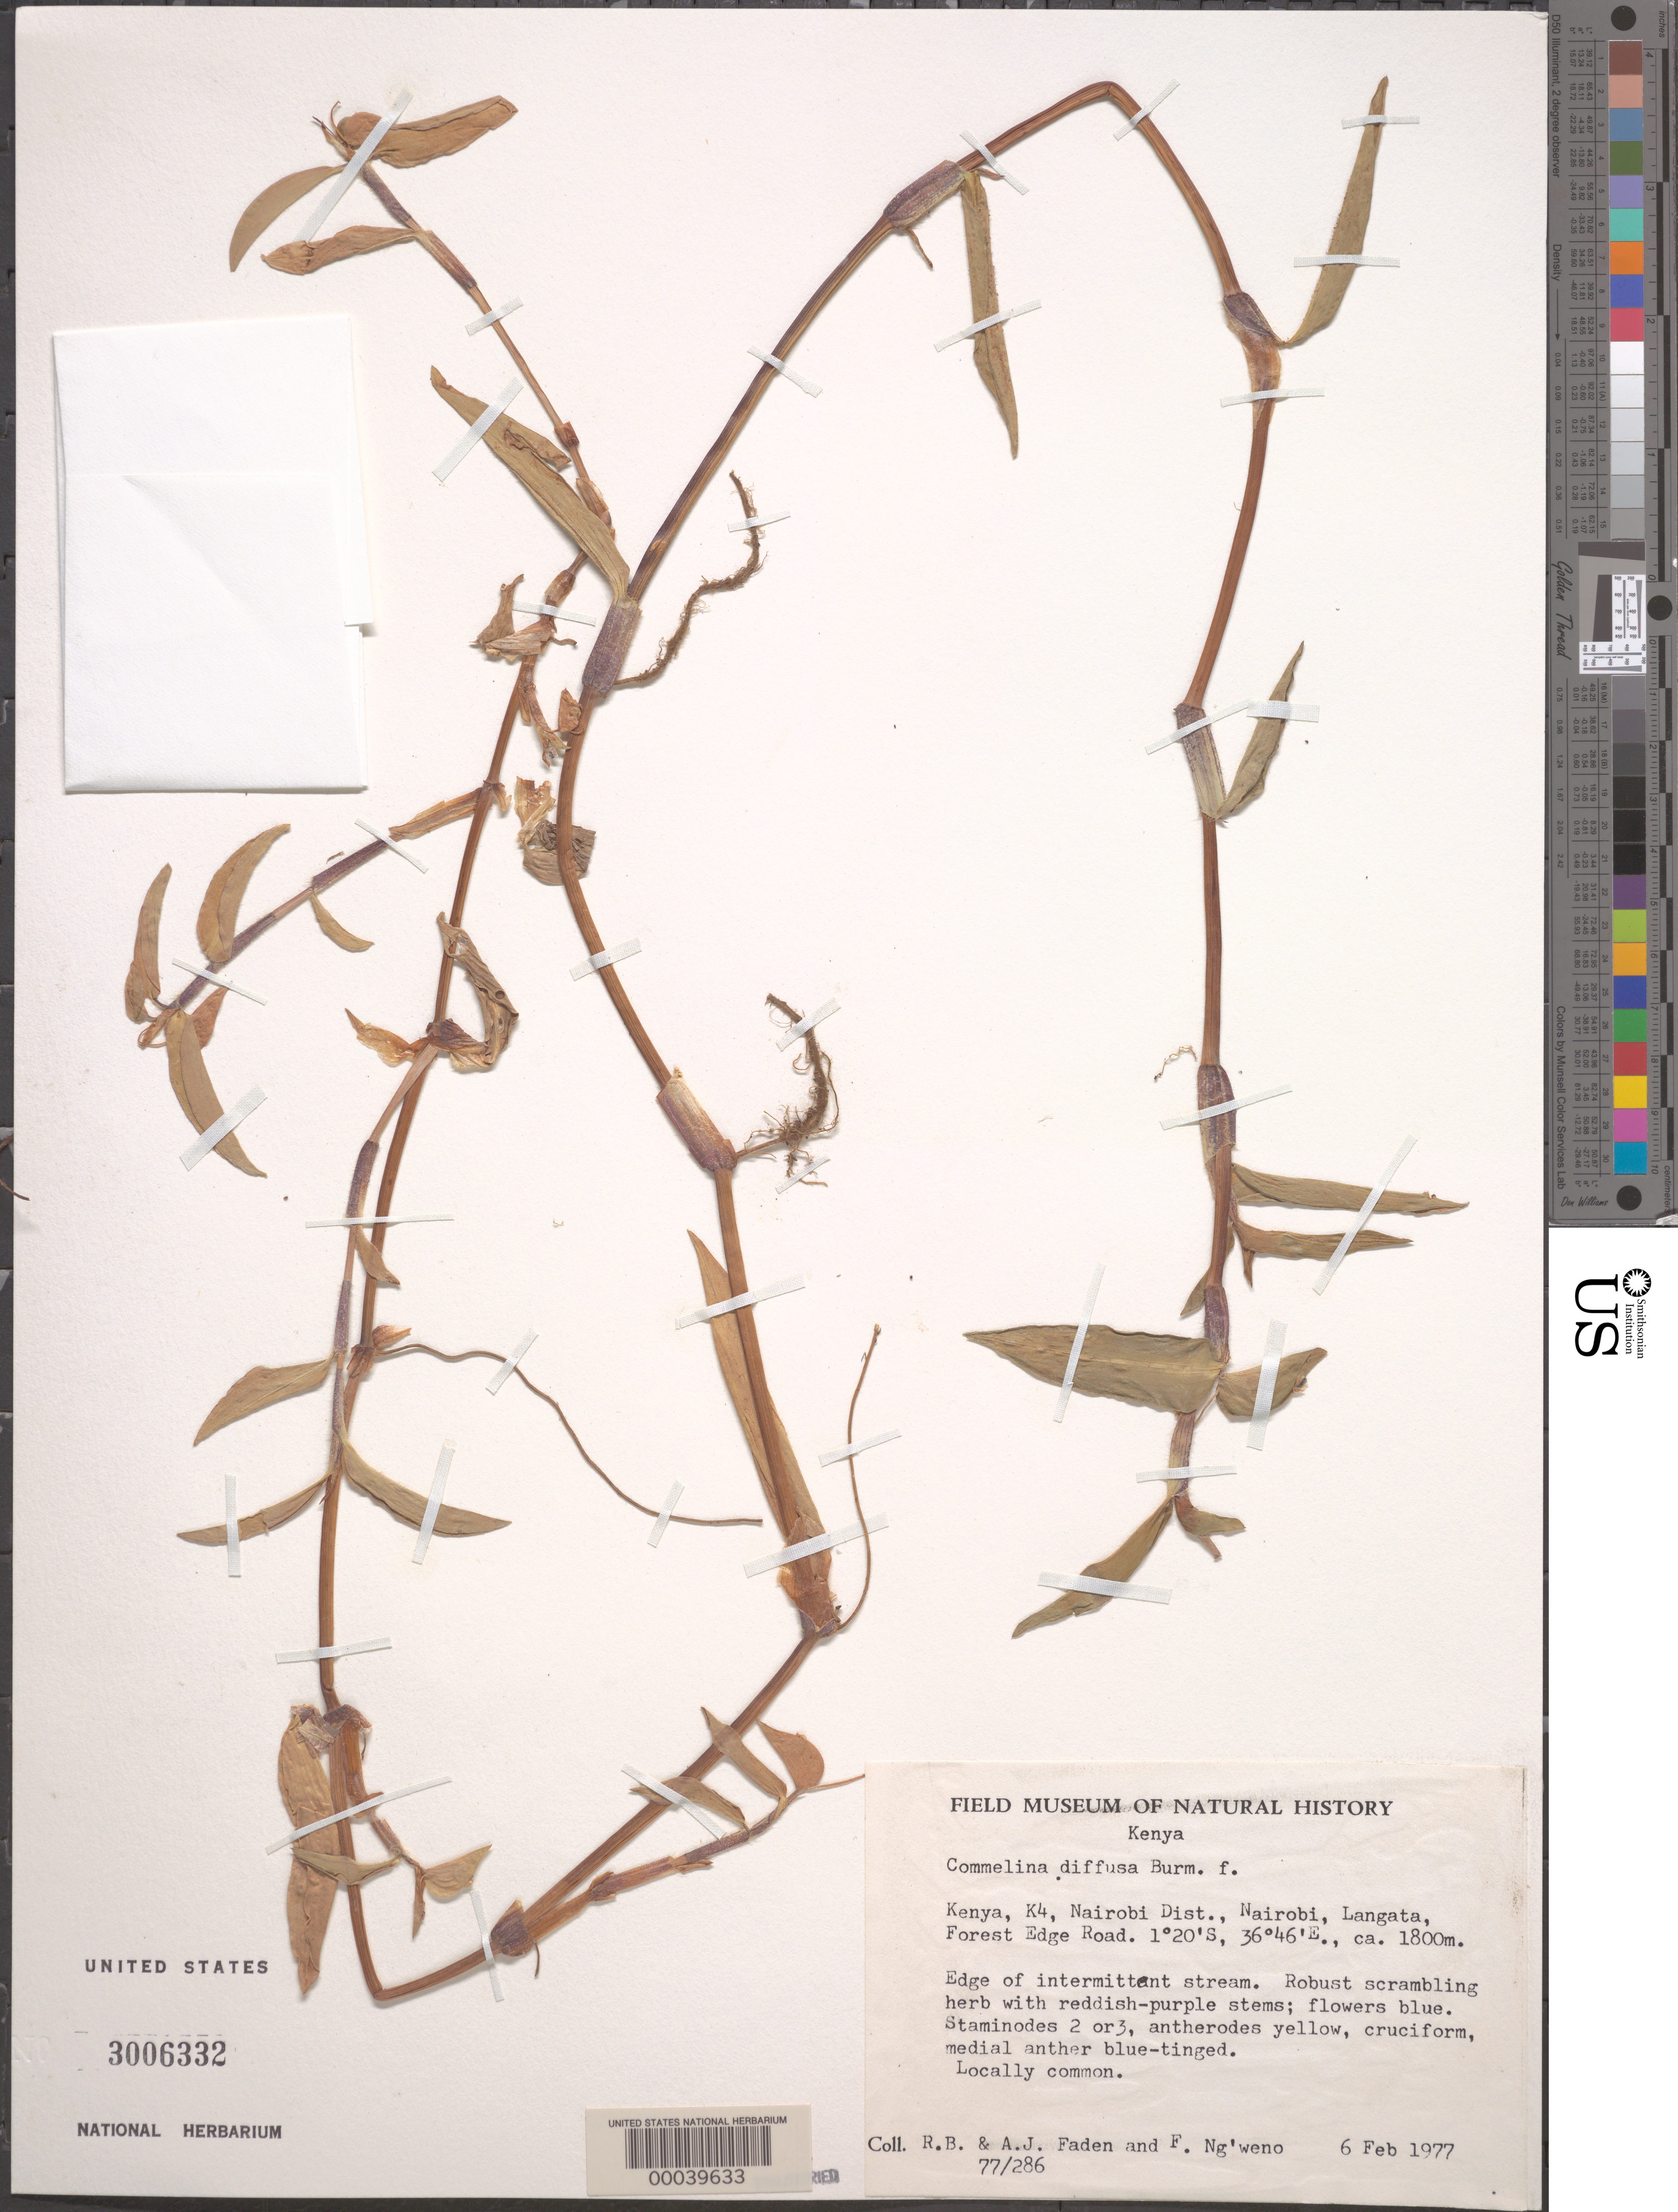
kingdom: Plantae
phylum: Tracheophyta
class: Liliopsida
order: Commelinales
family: Commelinaceae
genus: Commelina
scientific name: Commelina diffusa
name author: Burm. f.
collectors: R. B. Faden & A. J. Faden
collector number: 77/286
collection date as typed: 06 Feb 1977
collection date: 1977-02-06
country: Kenya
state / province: Nairobi Area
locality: Nairobi, langata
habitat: Edge of stream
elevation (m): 1800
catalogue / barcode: US 3006332